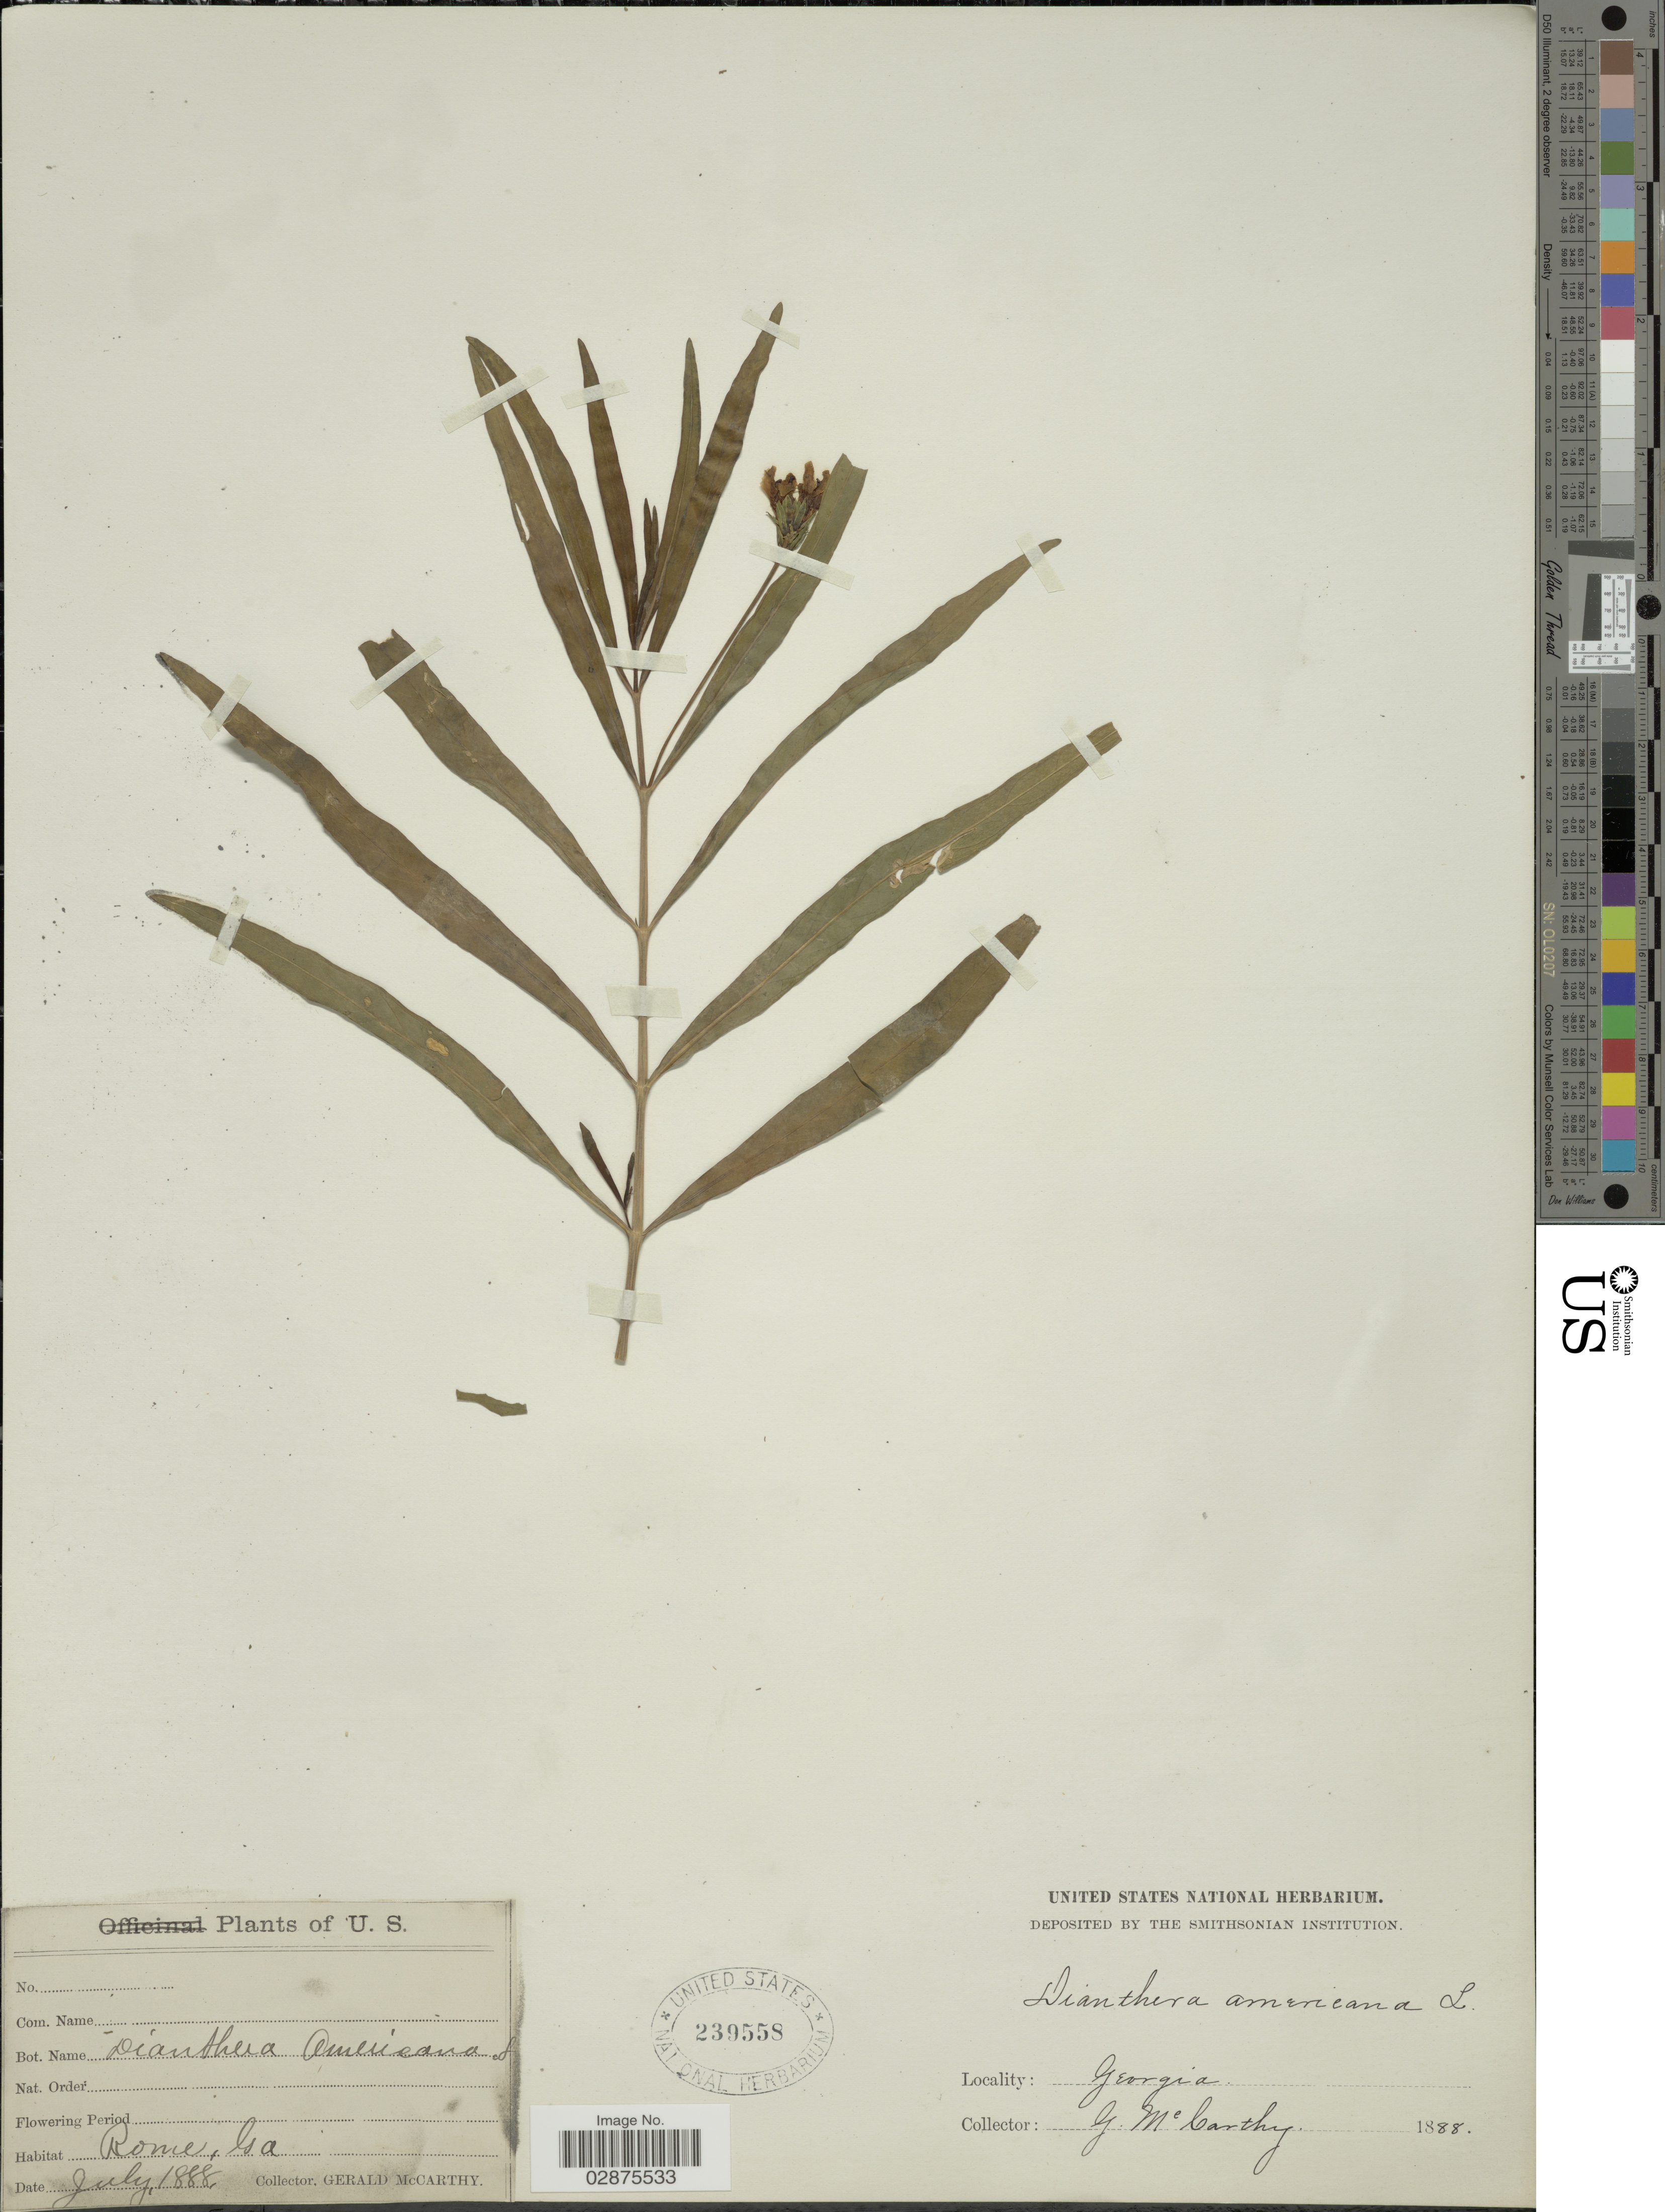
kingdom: Plantae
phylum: Tracheophyta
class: Magnoliopsida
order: Lamiales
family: Acanthaceae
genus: Justicia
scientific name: Justicia americana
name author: (L.) Vahl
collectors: G. McCarthy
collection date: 1888-07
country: United States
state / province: Georgia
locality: Rome, Ga.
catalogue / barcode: US 239558